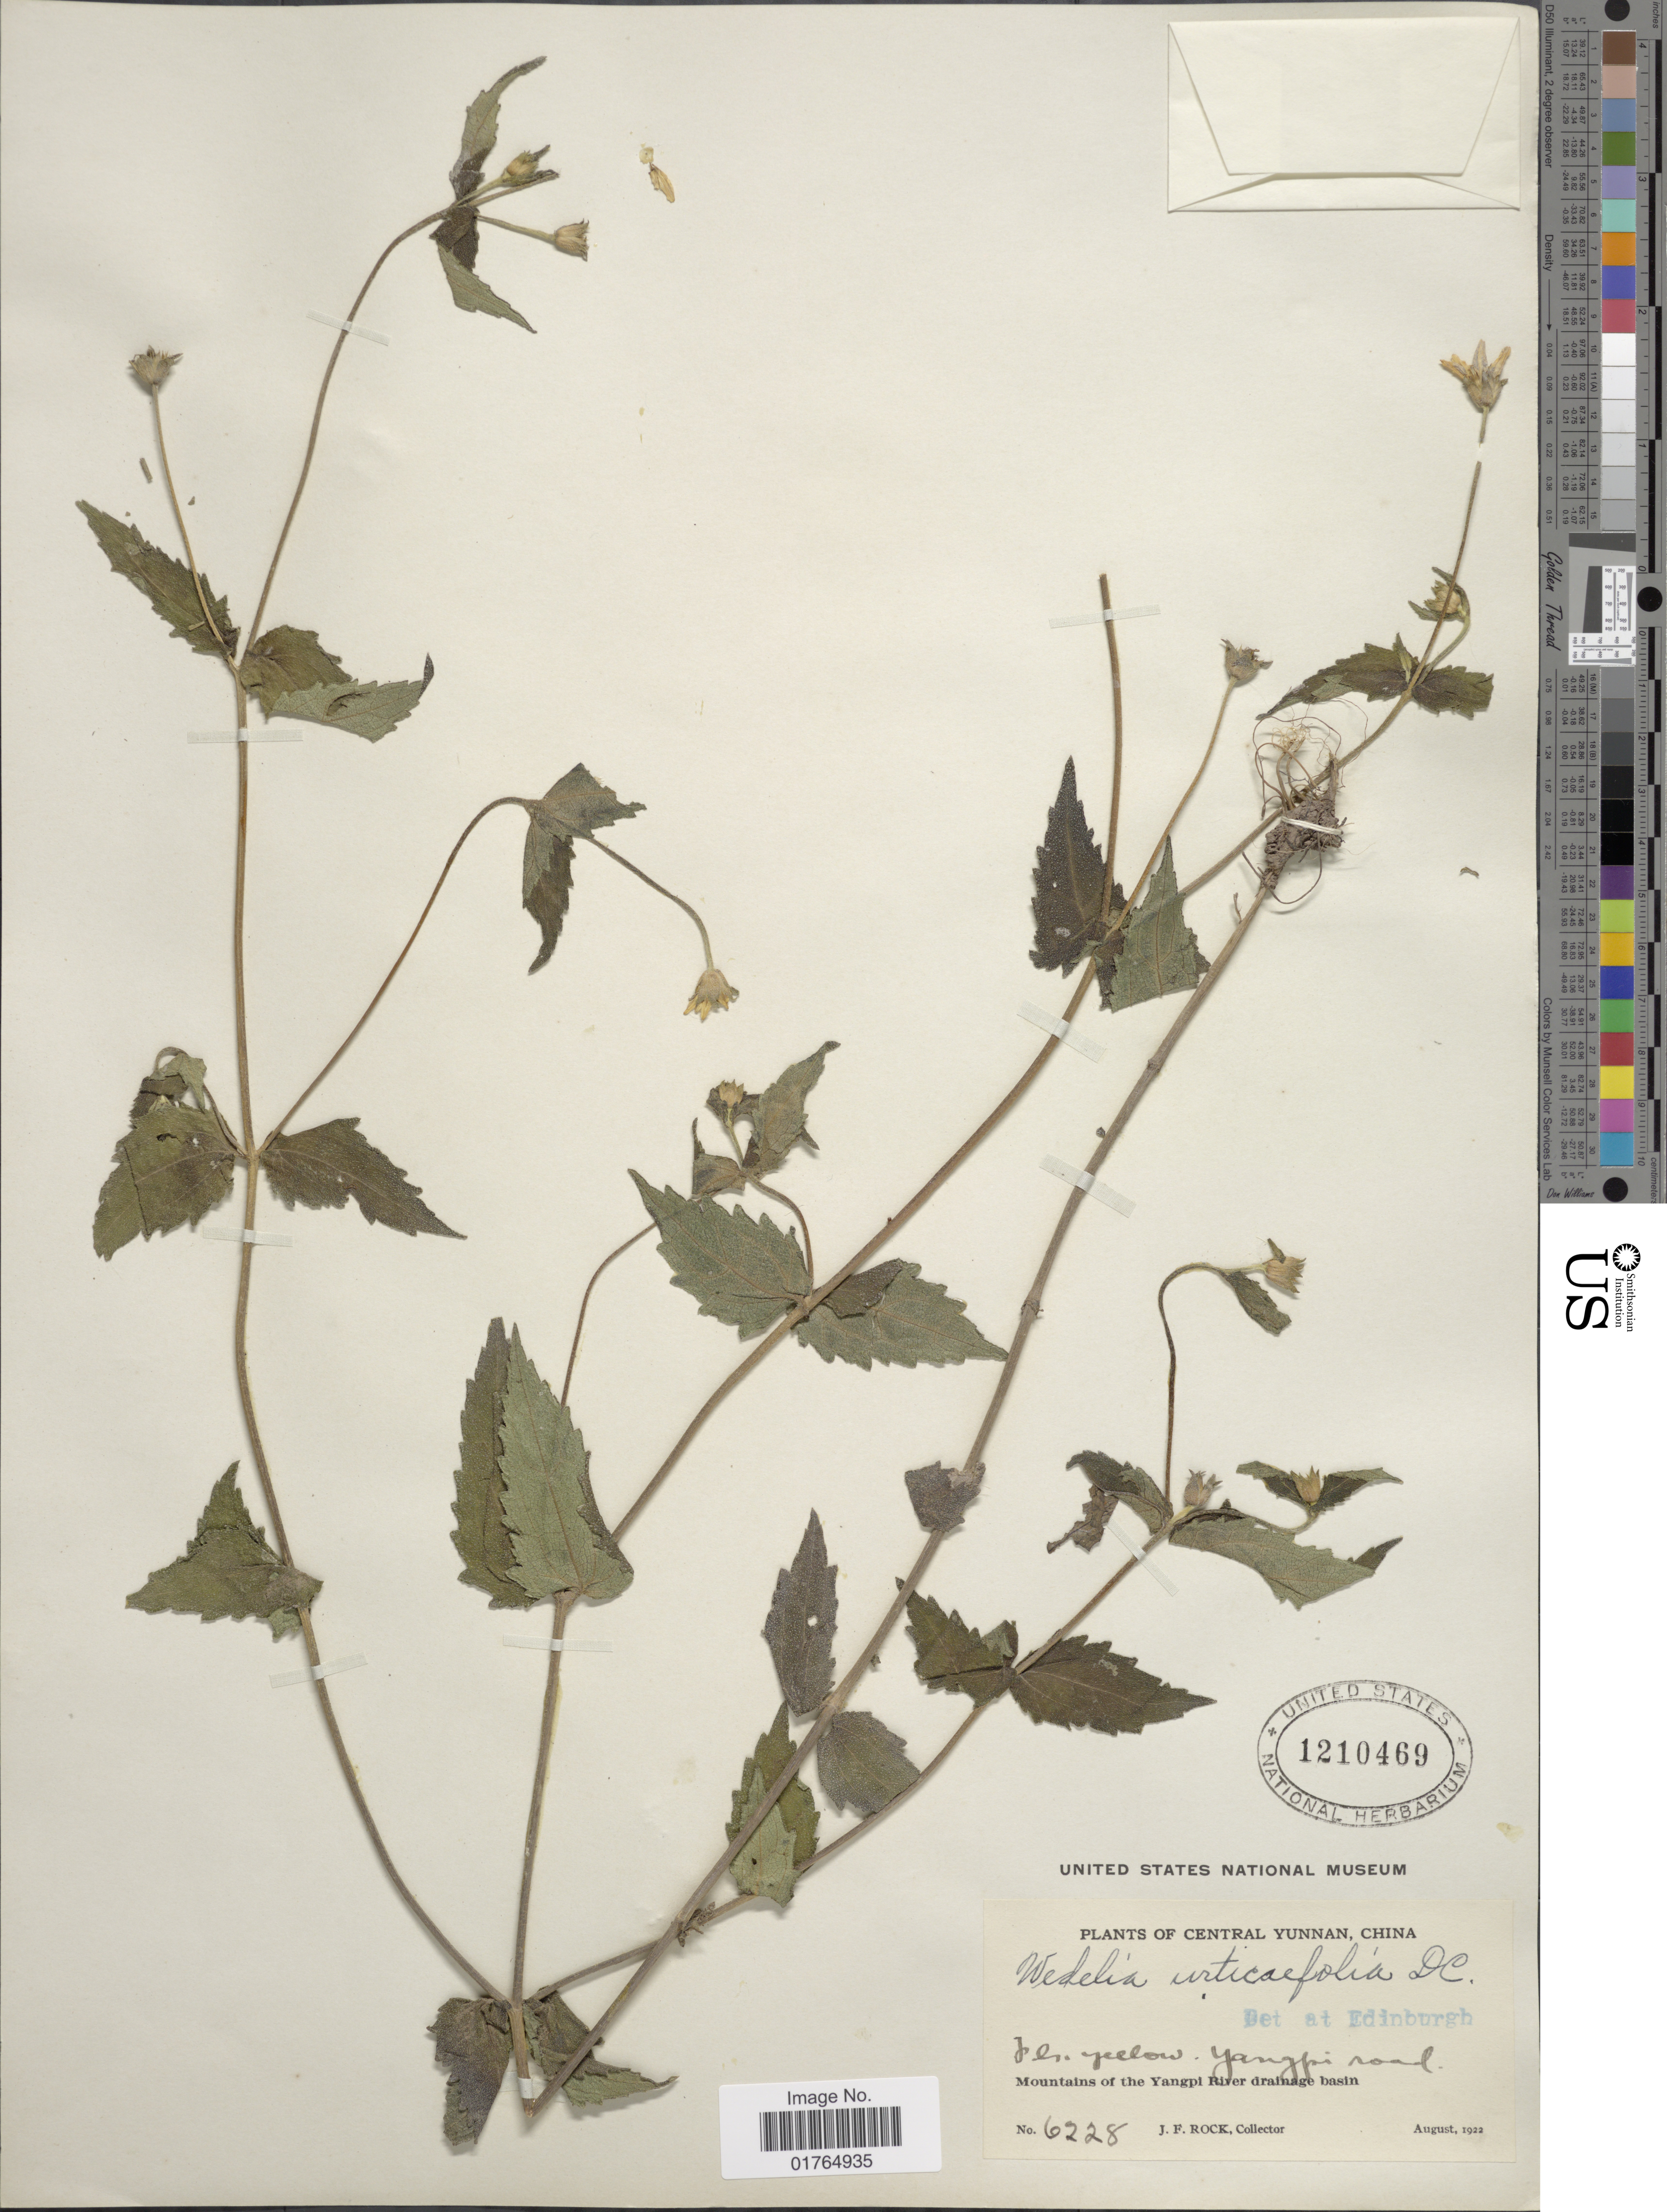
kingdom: Plantae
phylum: Tracheophyta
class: Magnoliopsida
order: Asterales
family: Asteraceae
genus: Wedelia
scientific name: Wedelia urticifolia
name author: DC.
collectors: J. Rock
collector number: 6228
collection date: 1922-08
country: China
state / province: Yunnan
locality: Central Yunnan, Mountains of the Yangpi River drainage basin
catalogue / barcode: US 1210469